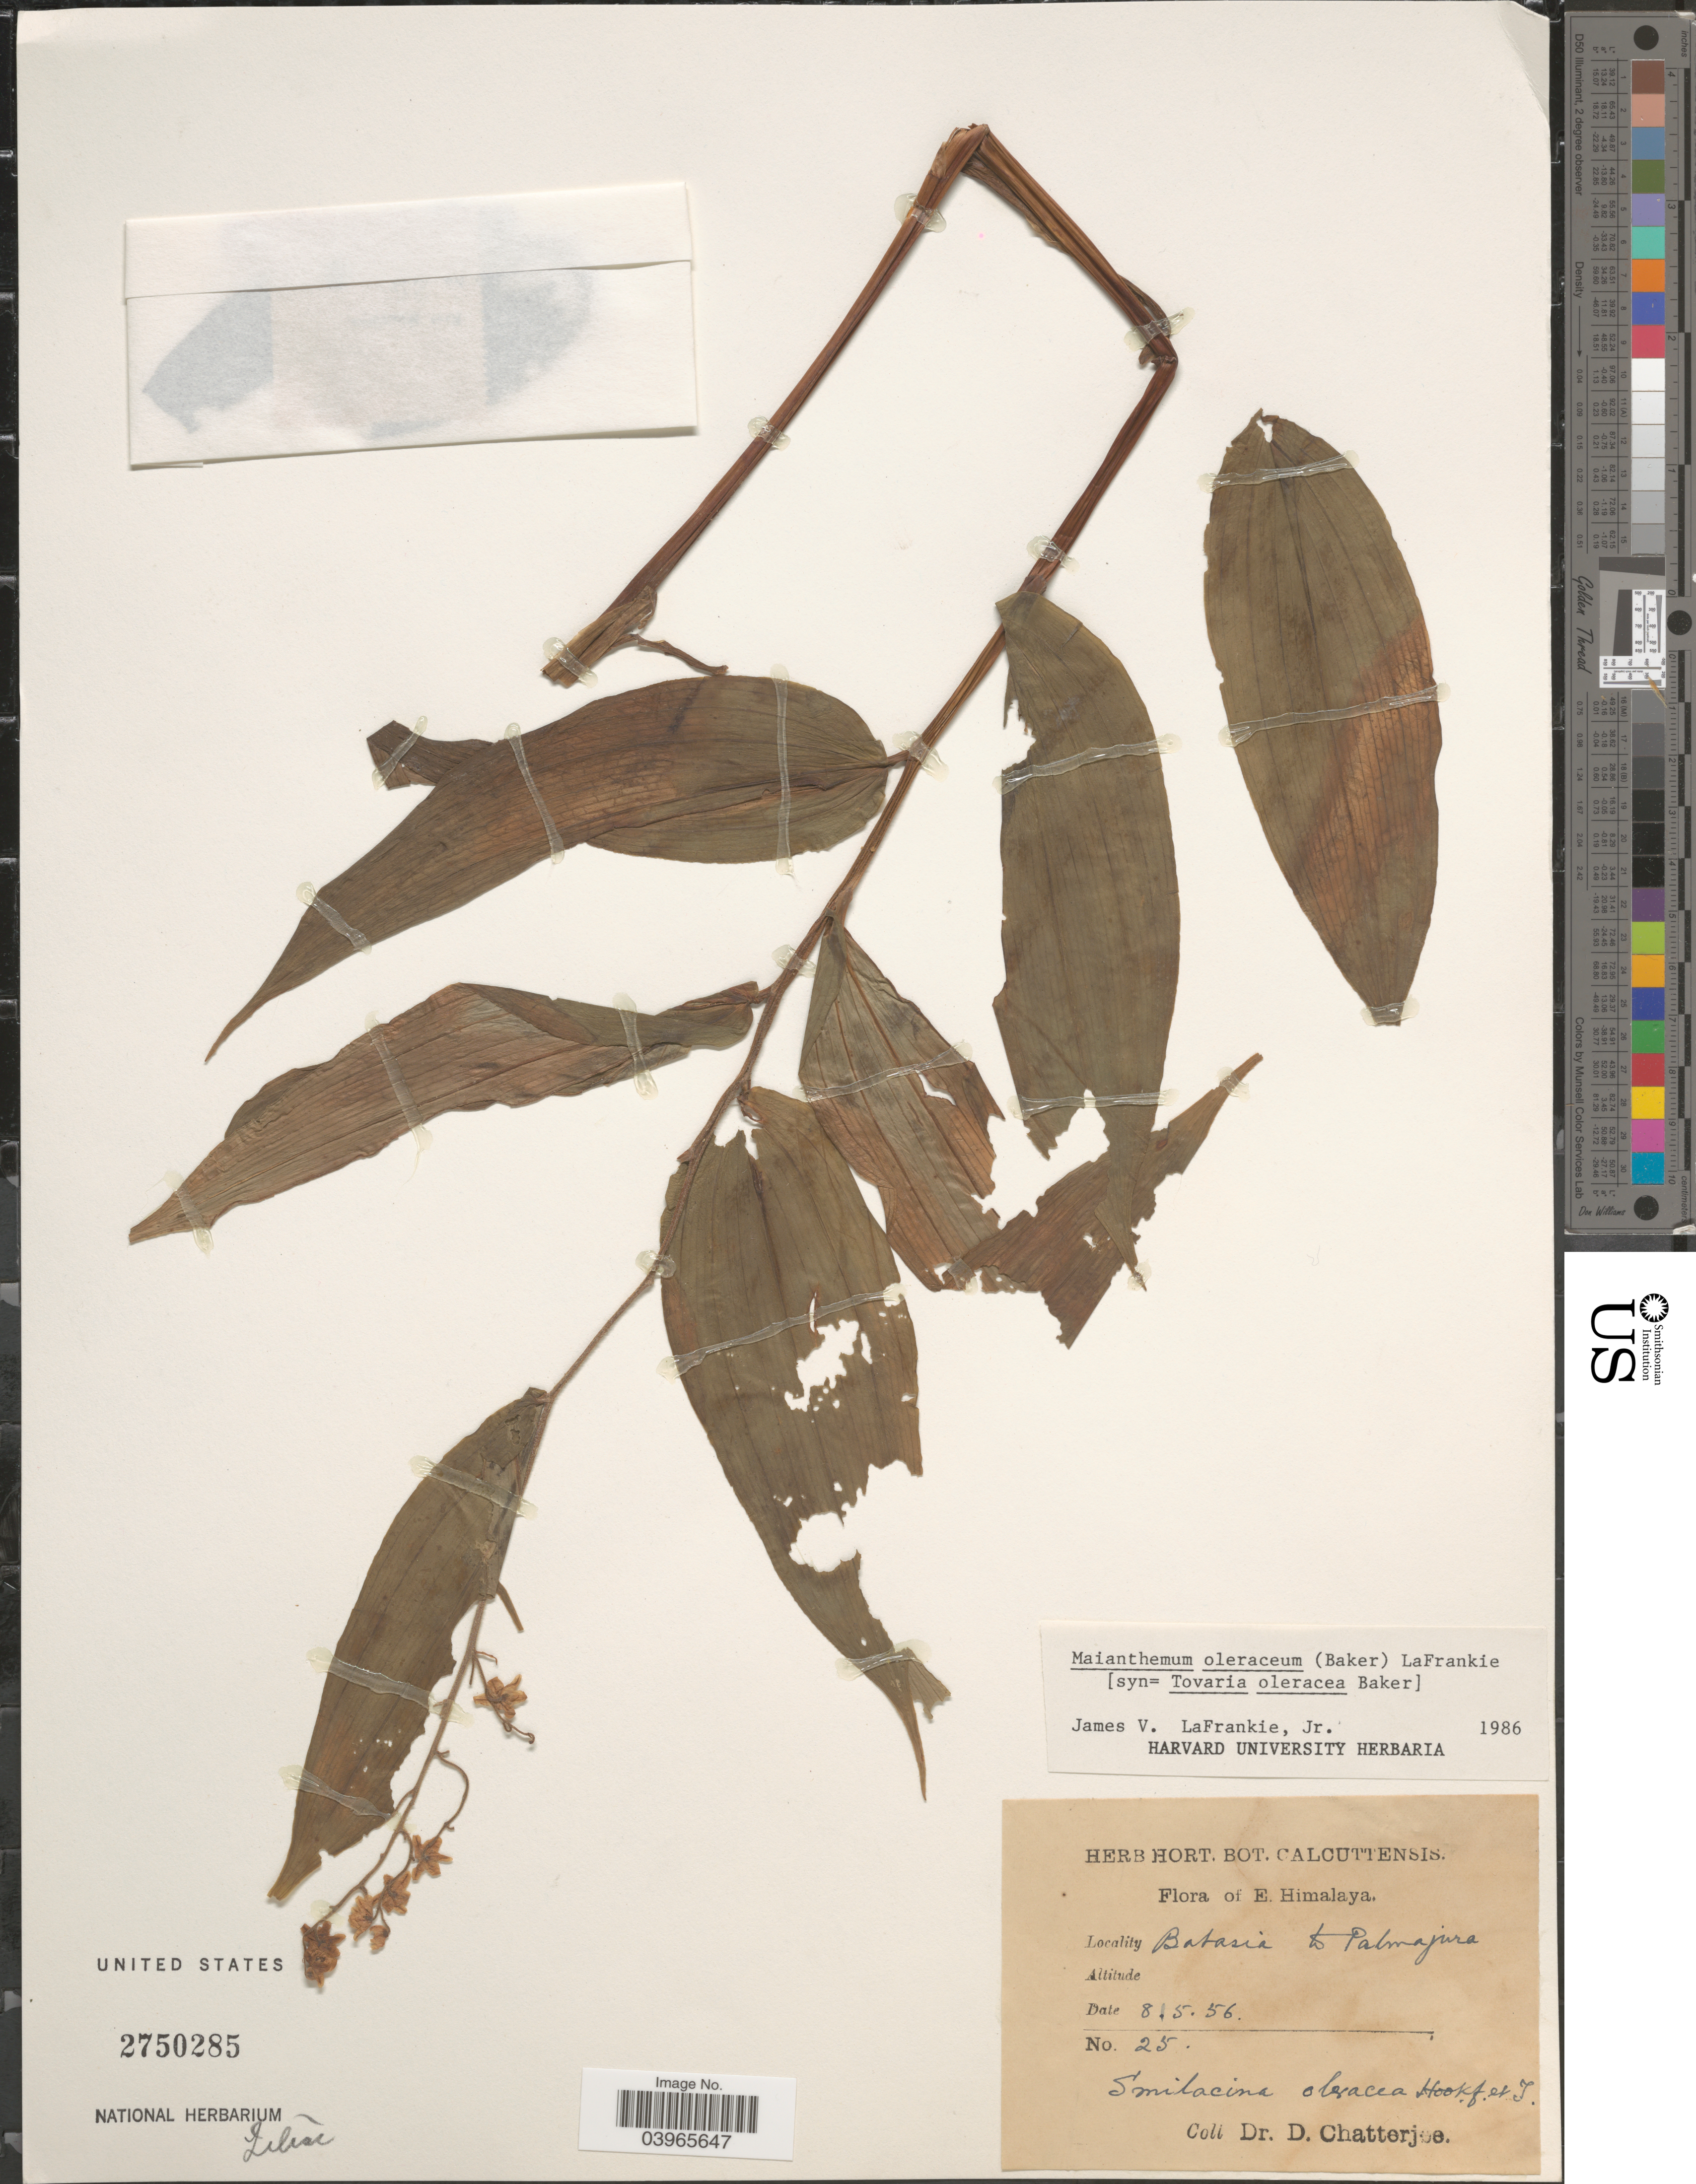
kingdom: Plantae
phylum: Tracheophyta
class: Liliopsida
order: Asparagales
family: Asparagaceae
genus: Maianthemum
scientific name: Maianthemum oleraceum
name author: (Baker) LaFrankie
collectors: D. Chatterjee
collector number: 25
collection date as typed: Transcribed d/m/y: 8/5/56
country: India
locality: E. Himalaya. Batasia to Palmajura.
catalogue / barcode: US 2750285